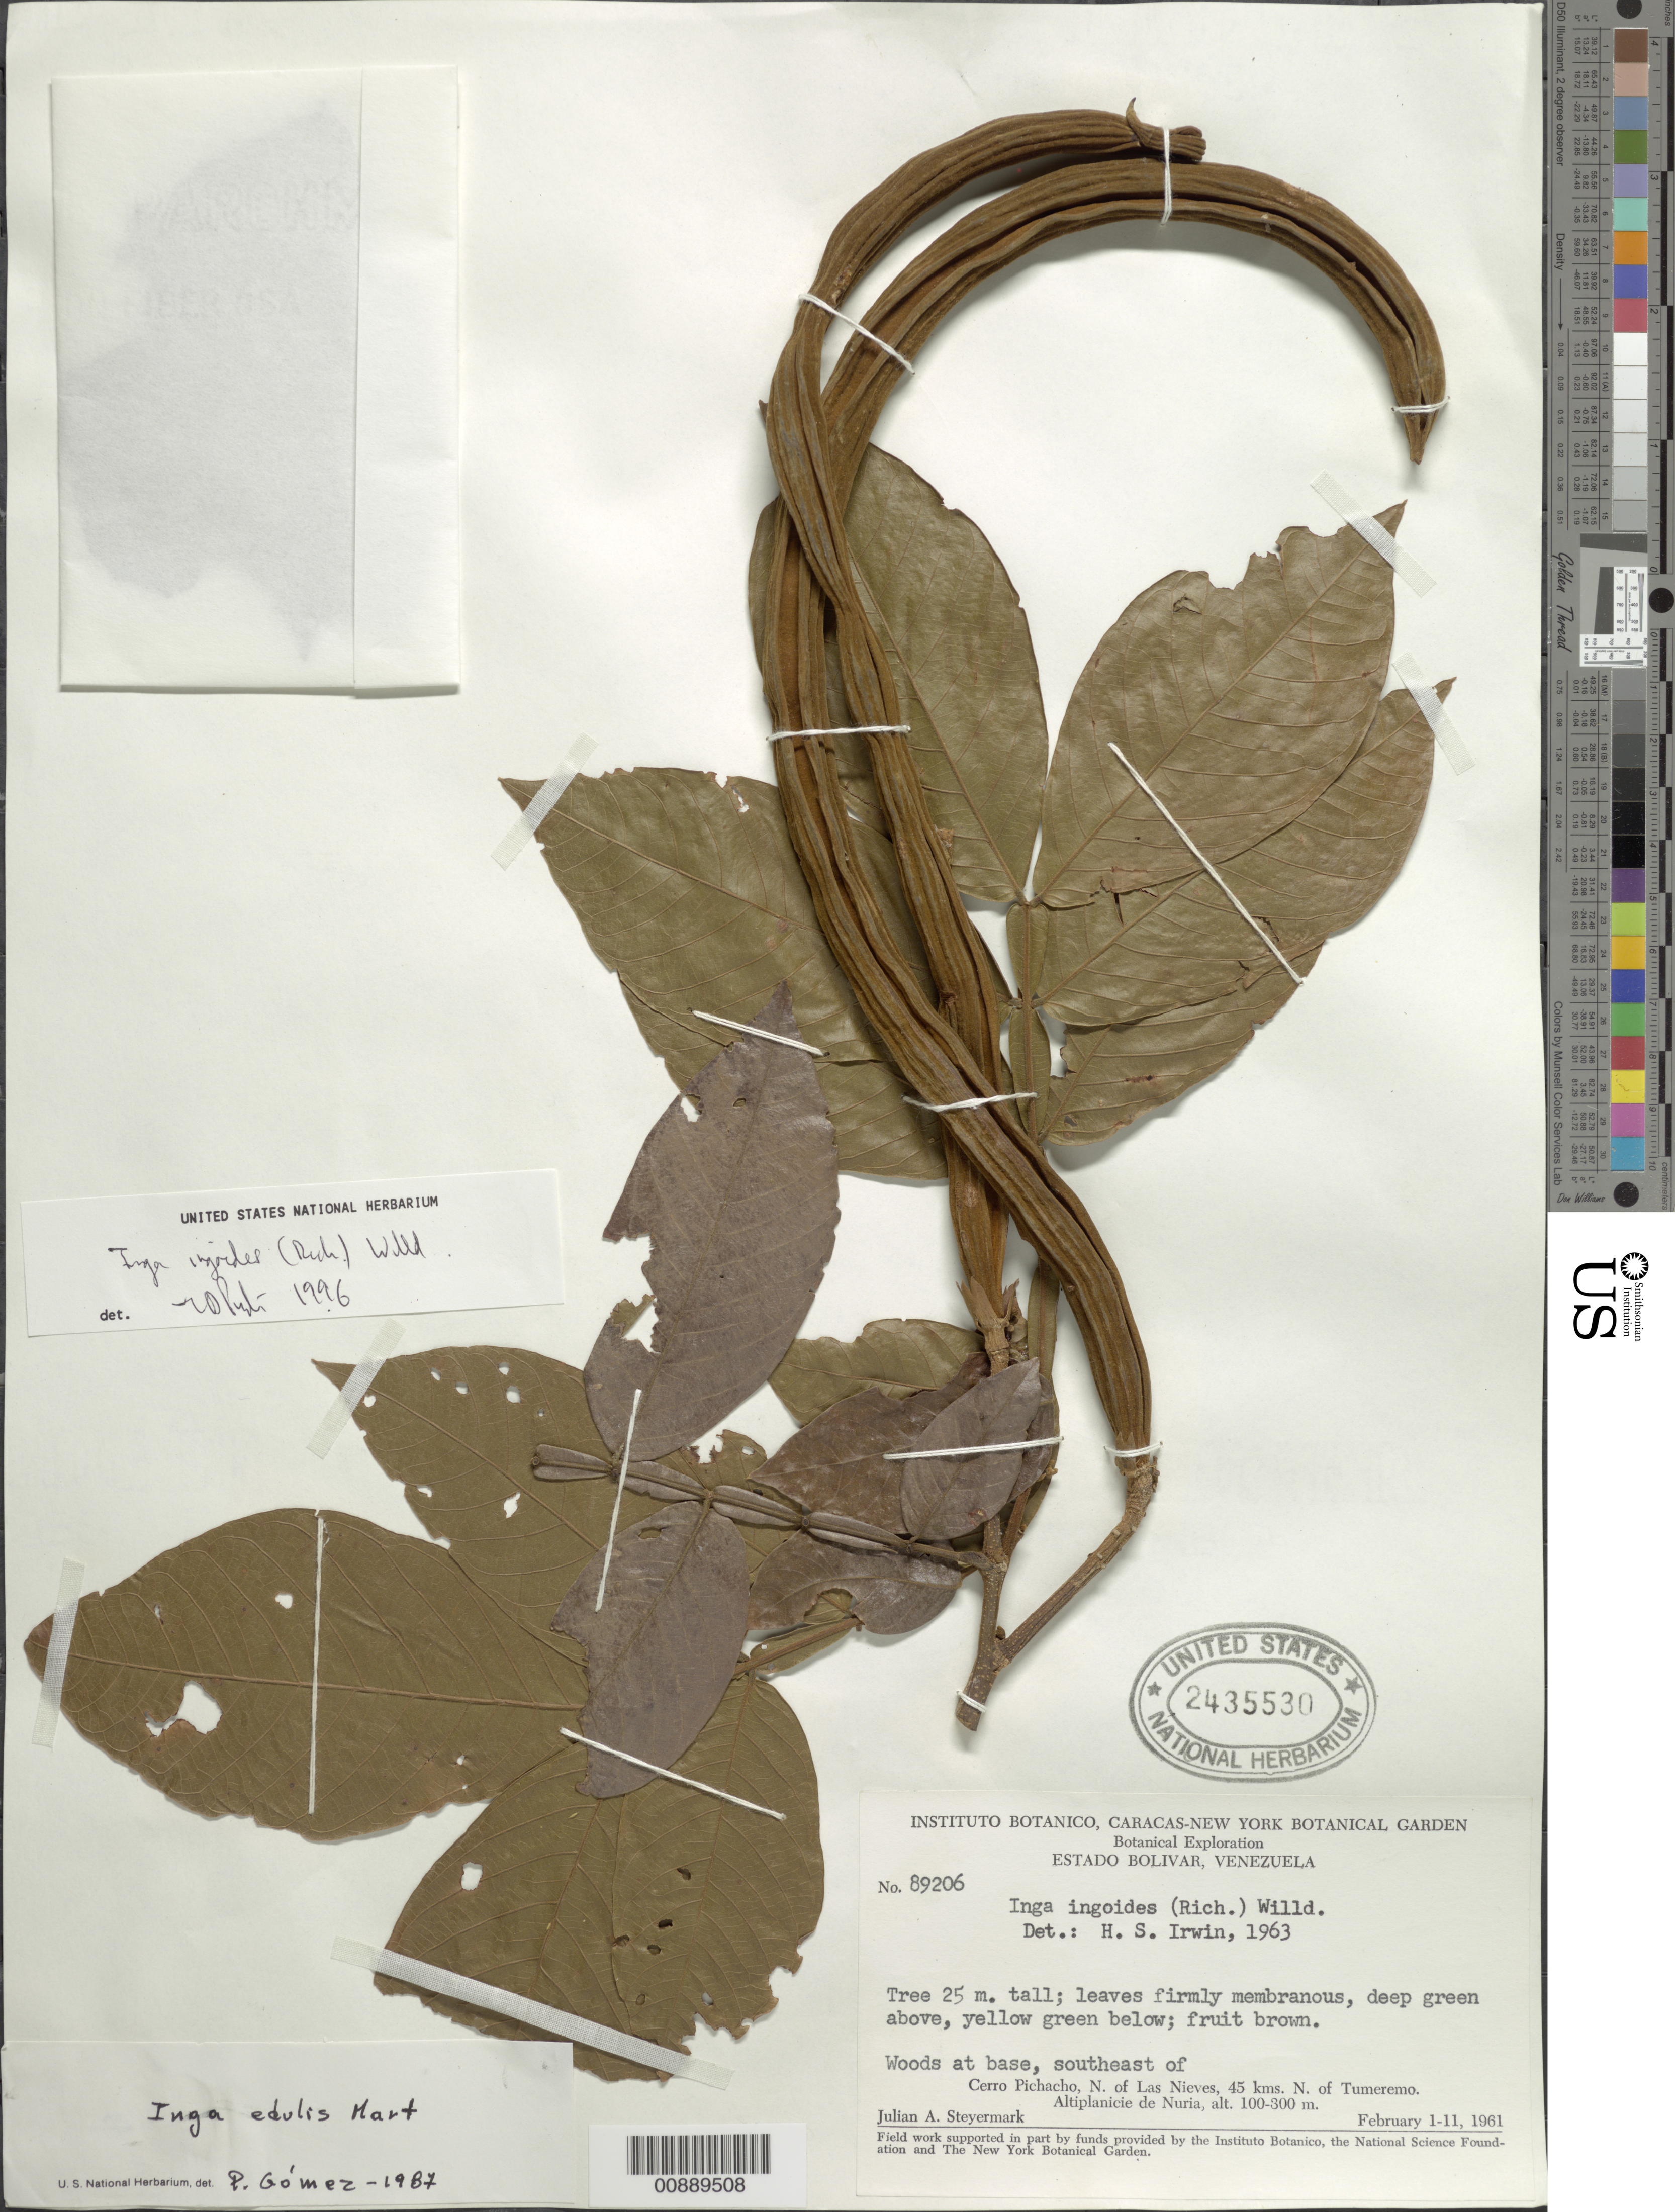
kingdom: Plantae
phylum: Tracheophyta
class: Magnoliopsida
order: Fabales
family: Fabaceae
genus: Inga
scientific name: Inga ingoides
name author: (Rich.) Willd.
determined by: Pennington, T. D., (K)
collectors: J. Steyermark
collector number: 89206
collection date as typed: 1-Feb-61 to 11-Feb-61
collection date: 1961-02-01/1961-02-11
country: Venezuela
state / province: Bolívar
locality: Cerro El Picacho, SE of; N of Las Nieves, 45 km N of Tumeremo, Altiplanicie de Nuria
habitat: Woods at base of cerro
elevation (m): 100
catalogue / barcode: US 2435530